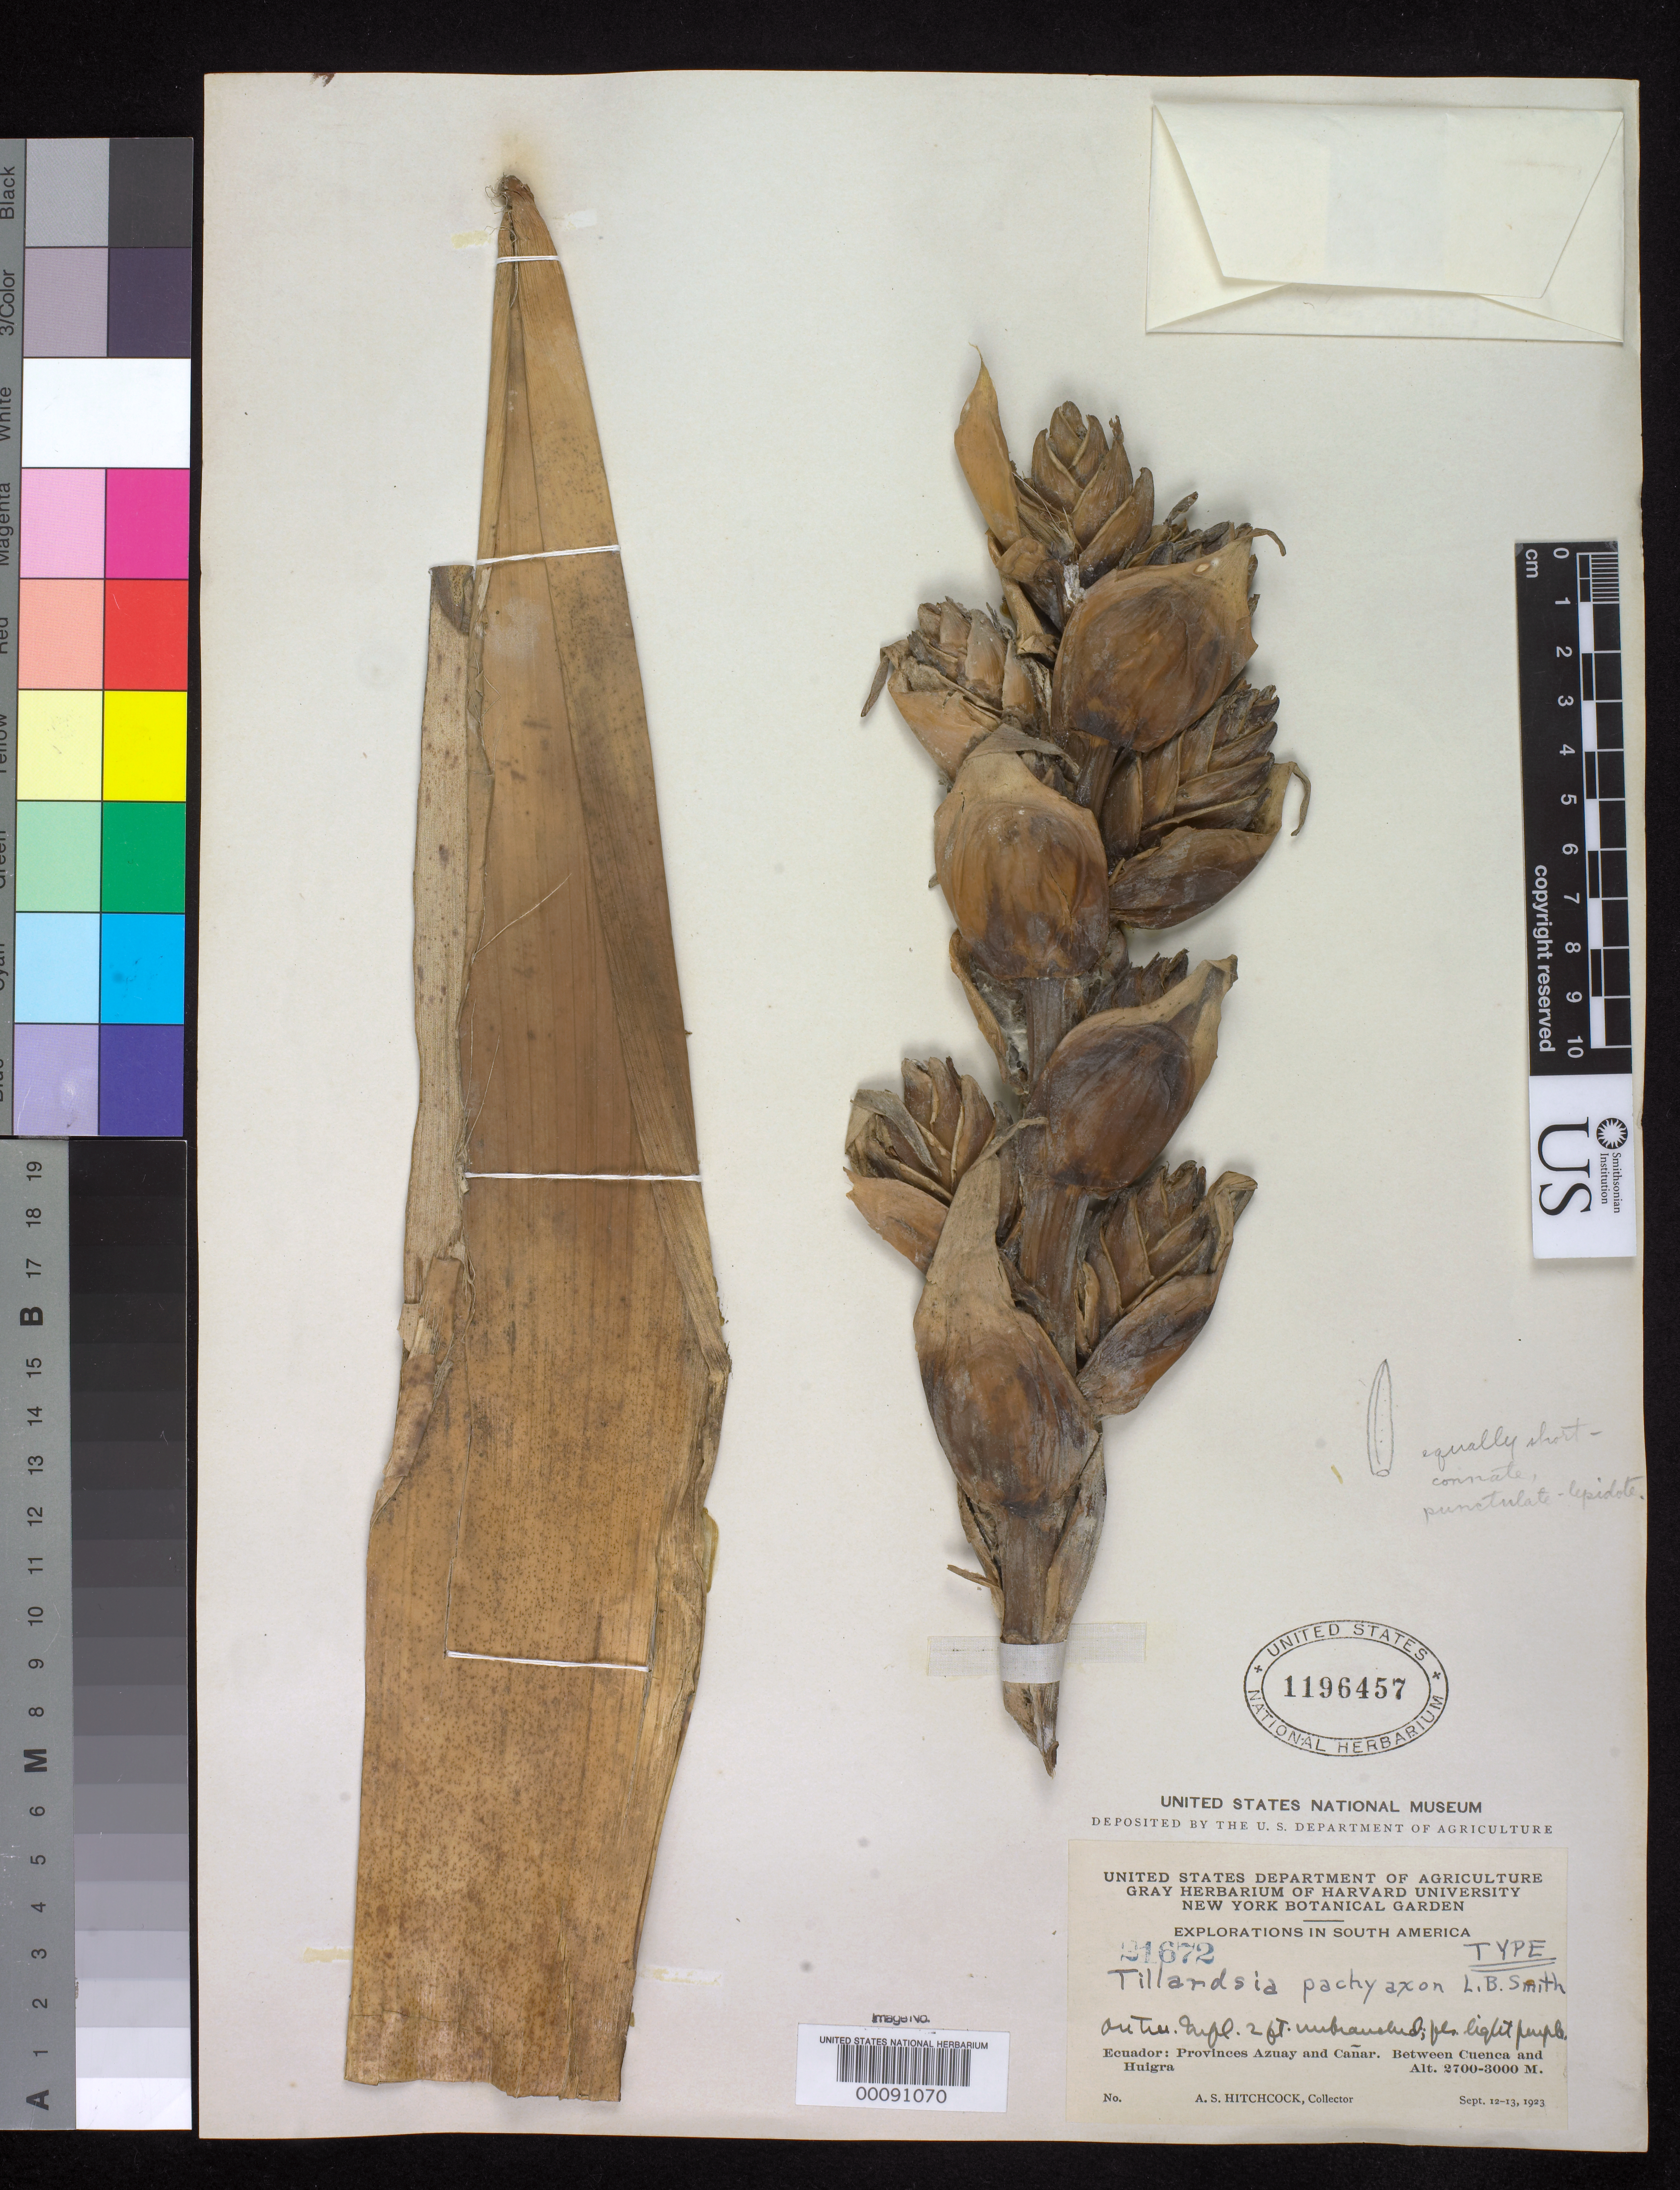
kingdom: Plantae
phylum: Tracheophyta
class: Liliopsida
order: Poales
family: Bromeliaceae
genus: Tillandsia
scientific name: Tillandsia pachyaxon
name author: L.B. Sm.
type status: Holotype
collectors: A. S. Hitchcock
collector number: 21672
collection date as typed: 12 Sep 1923 to 13 Sep 1923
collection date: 1923-09-12/1923-09-13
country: Ecuador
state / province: Azuay / Cañar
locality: Between Cuenca and Huigra.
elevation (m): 2700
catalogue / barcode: US 1196457